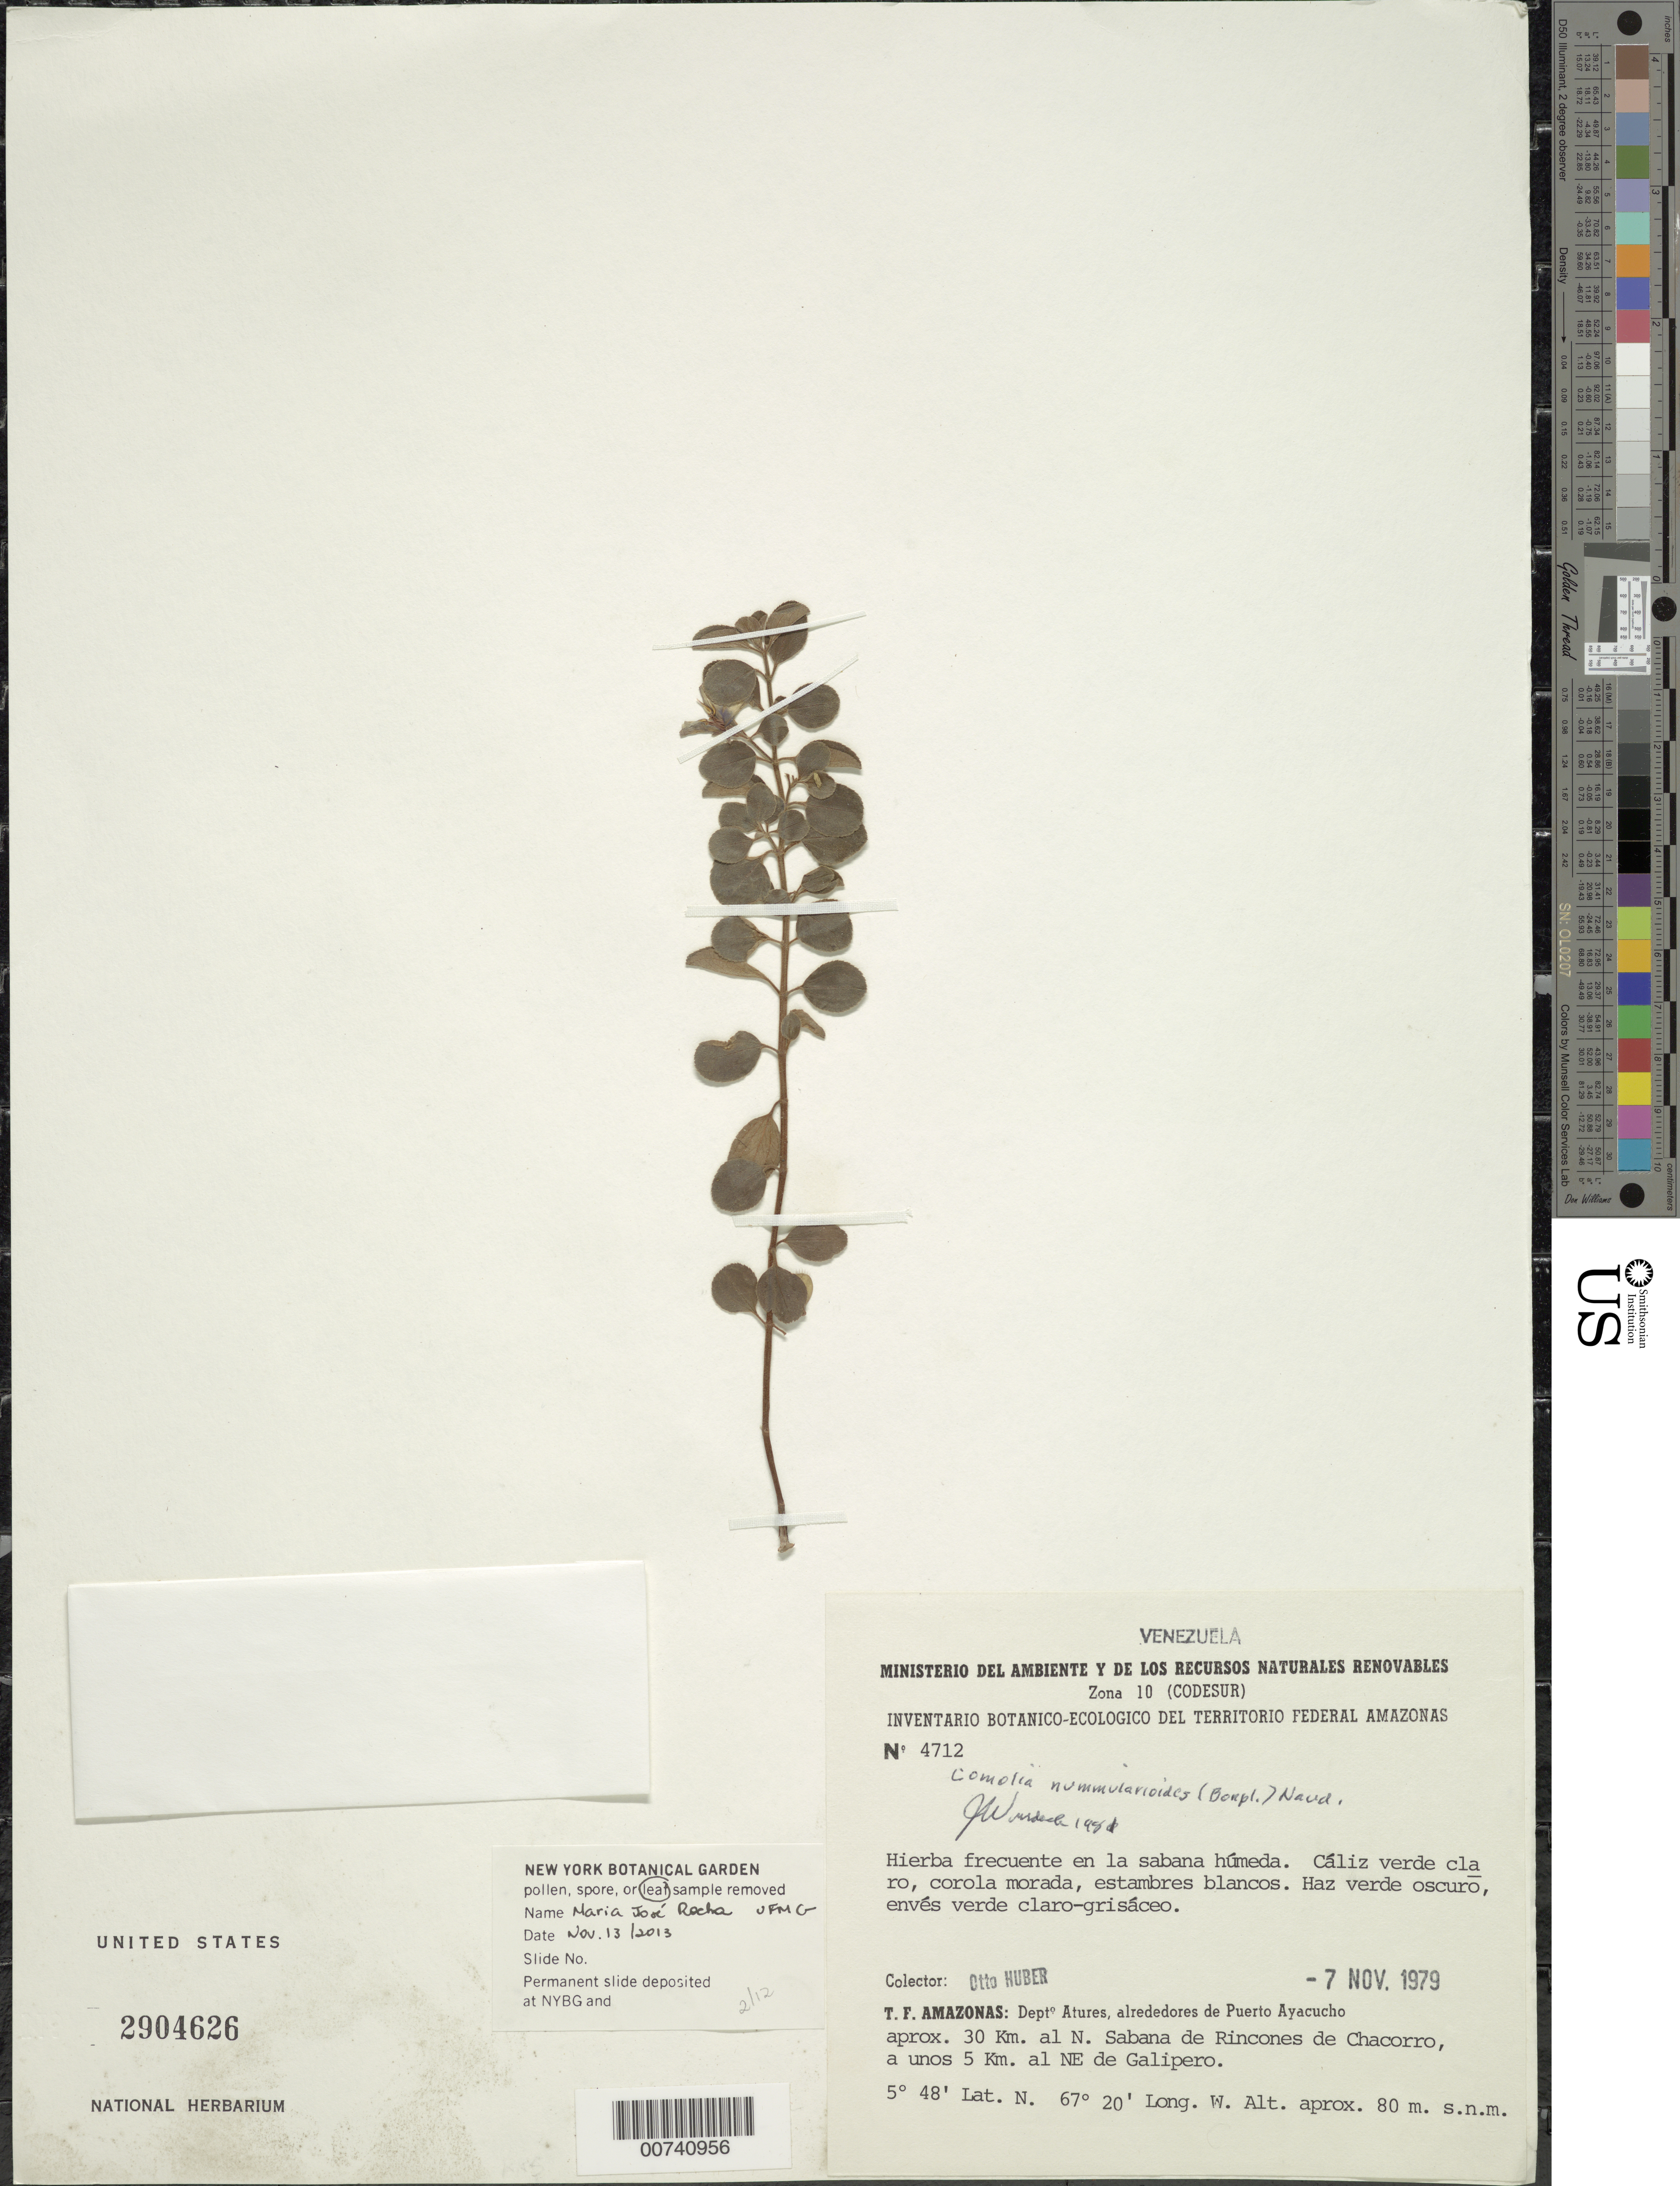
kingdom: Plantae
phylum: Tracheophyta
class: Magnoliopsida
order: Myrtales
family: Melastomataceae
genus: Comolia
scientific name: Comolia nummularioides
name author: (Bonpl.) Naudin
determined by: Wurdack, John J., (US), US (UNITED STATES)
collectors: O. Huber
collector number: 4712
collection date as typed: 7-Nov-79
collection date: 1979-11-07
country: Venezuela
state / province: Amazonas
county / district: Atures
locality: Puerto Ayacucho, aprox. 30 km N; Sabanas de Rincones de Chacorro, a unos 5 km al NE de Galipero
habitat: Wet savanna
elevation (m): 80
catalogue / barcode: US 2904626